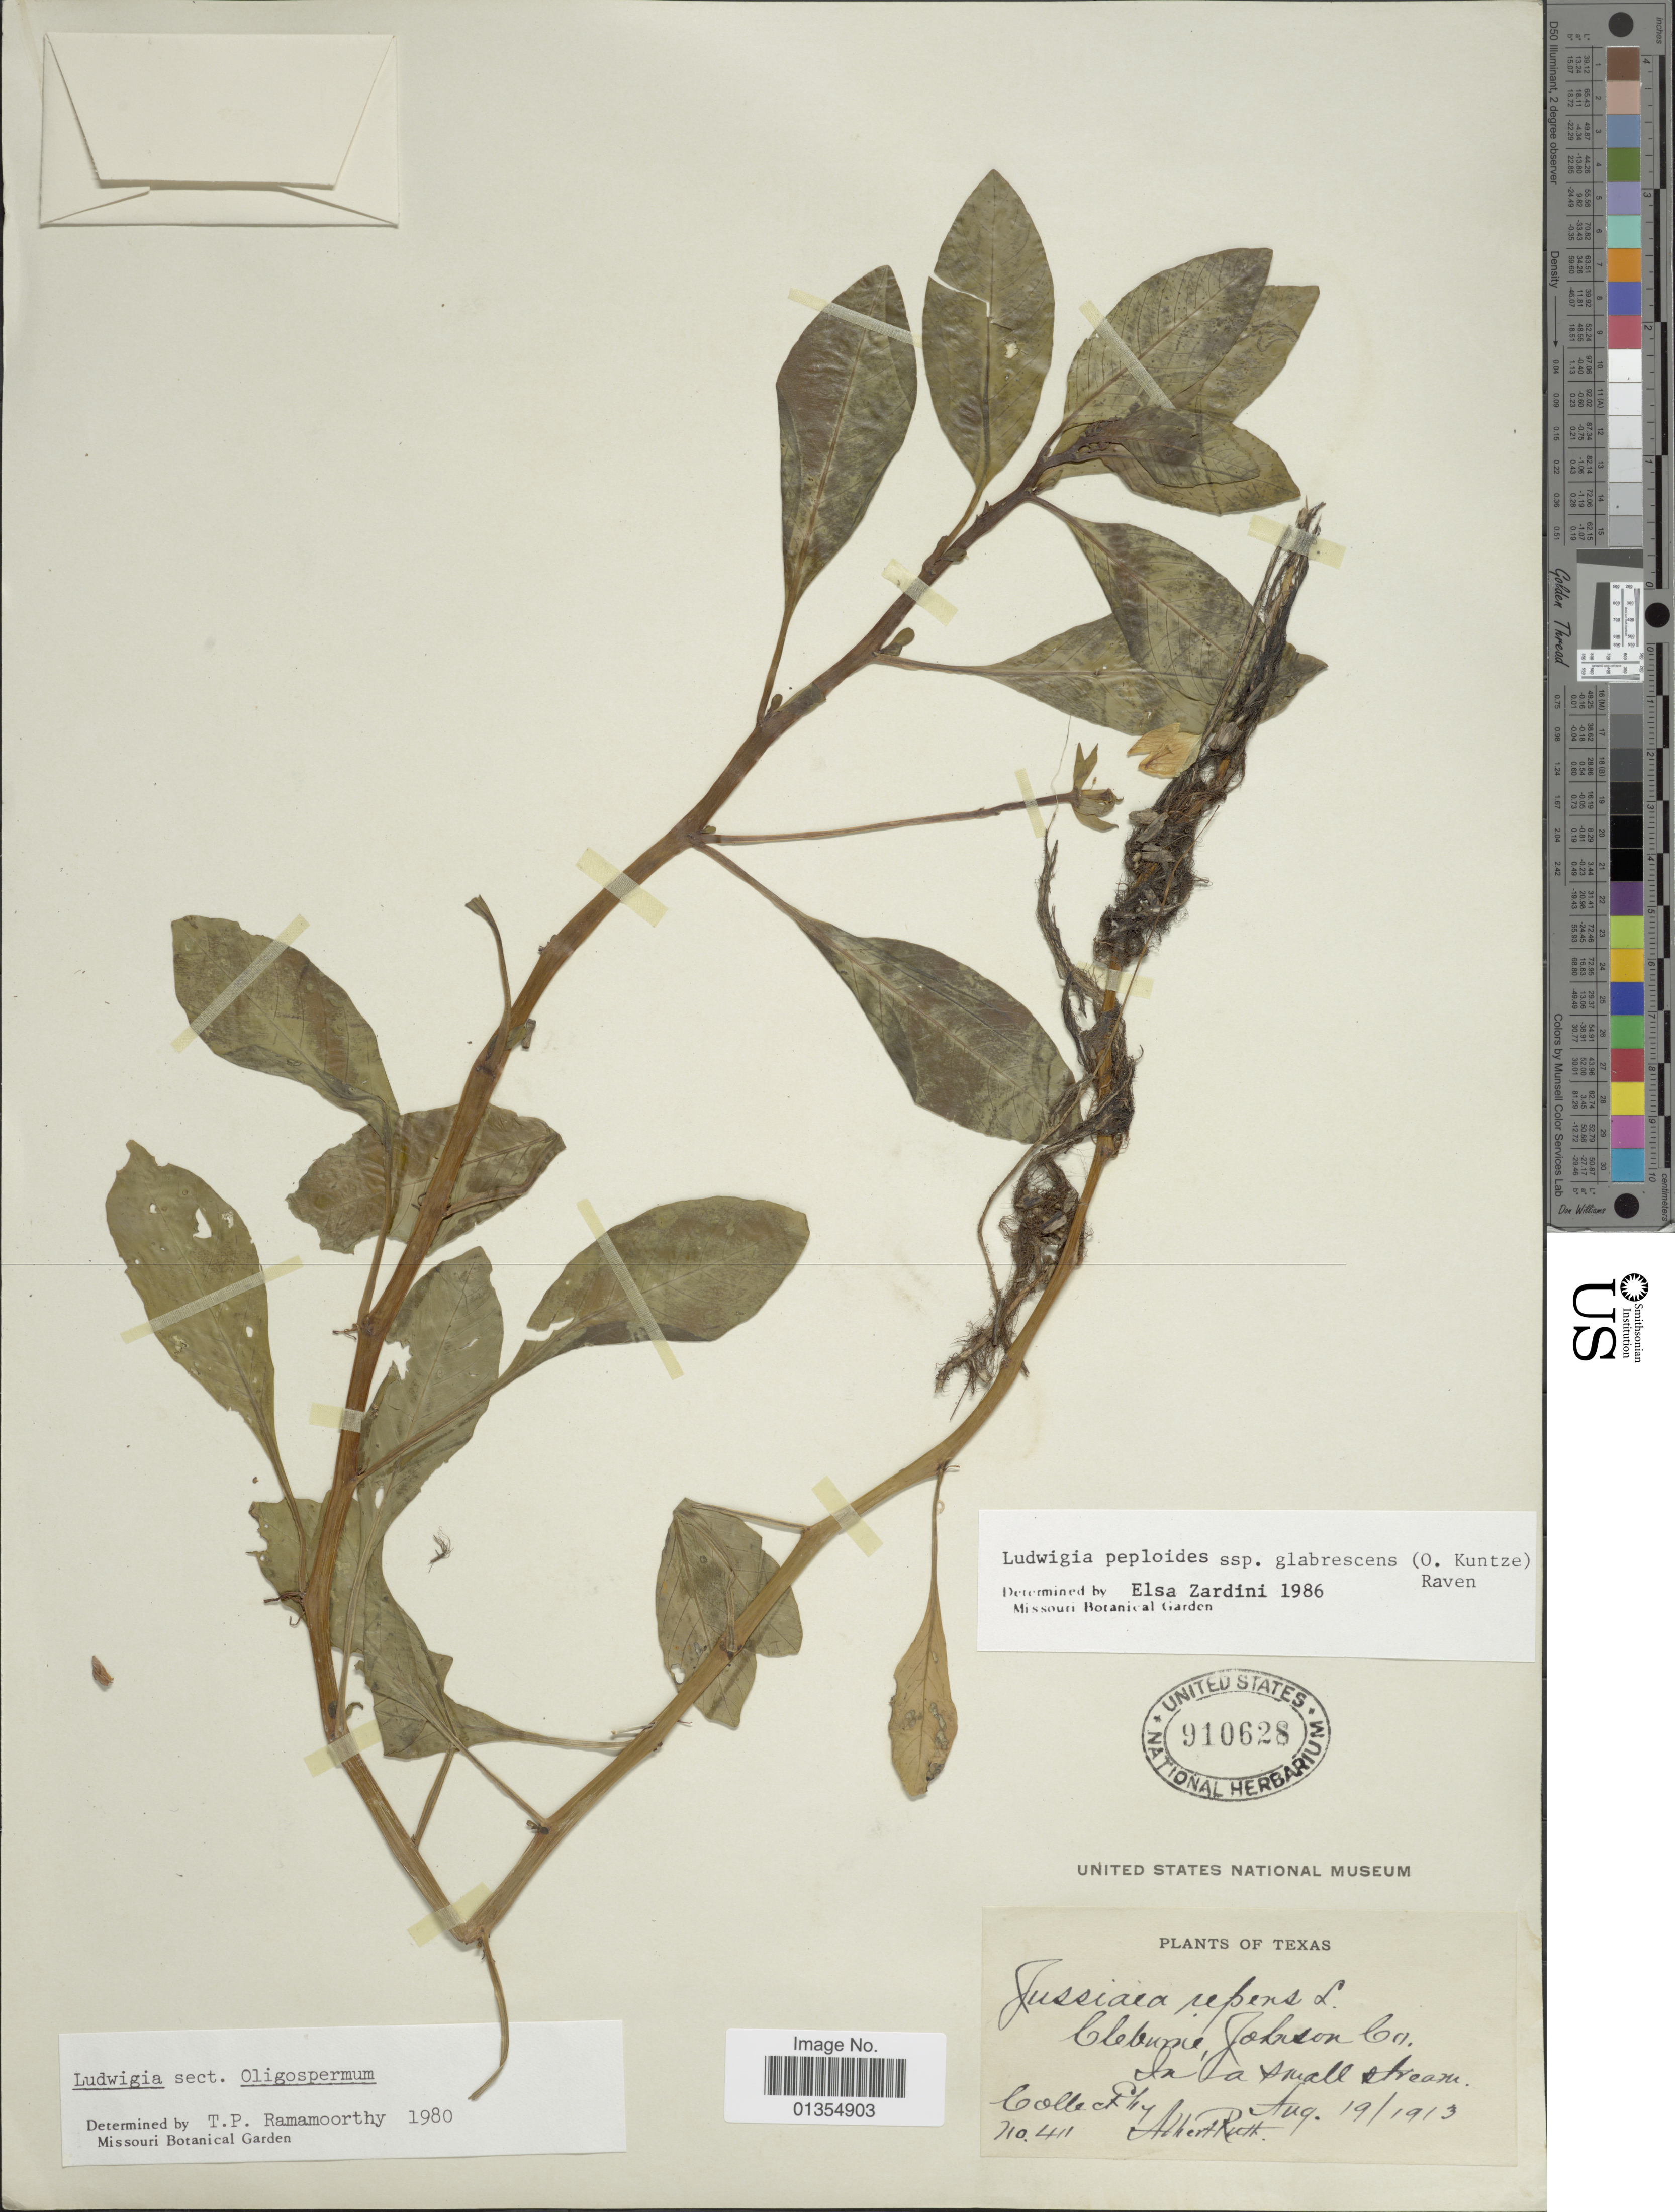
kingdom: Plantae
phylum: Tracheophyta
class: Magnoliopsida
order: Myrtales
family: Onagraceae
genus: Ludwigia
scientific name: Ludwigia peploides subsp. glabrescens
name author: (Kuntze) P.H. Raven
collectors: A. Ruth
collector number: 411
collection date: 1913-08-19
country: United States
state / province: Texas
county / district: Johnson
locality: Cleburne, Johnson Co.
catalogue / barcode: US 910628